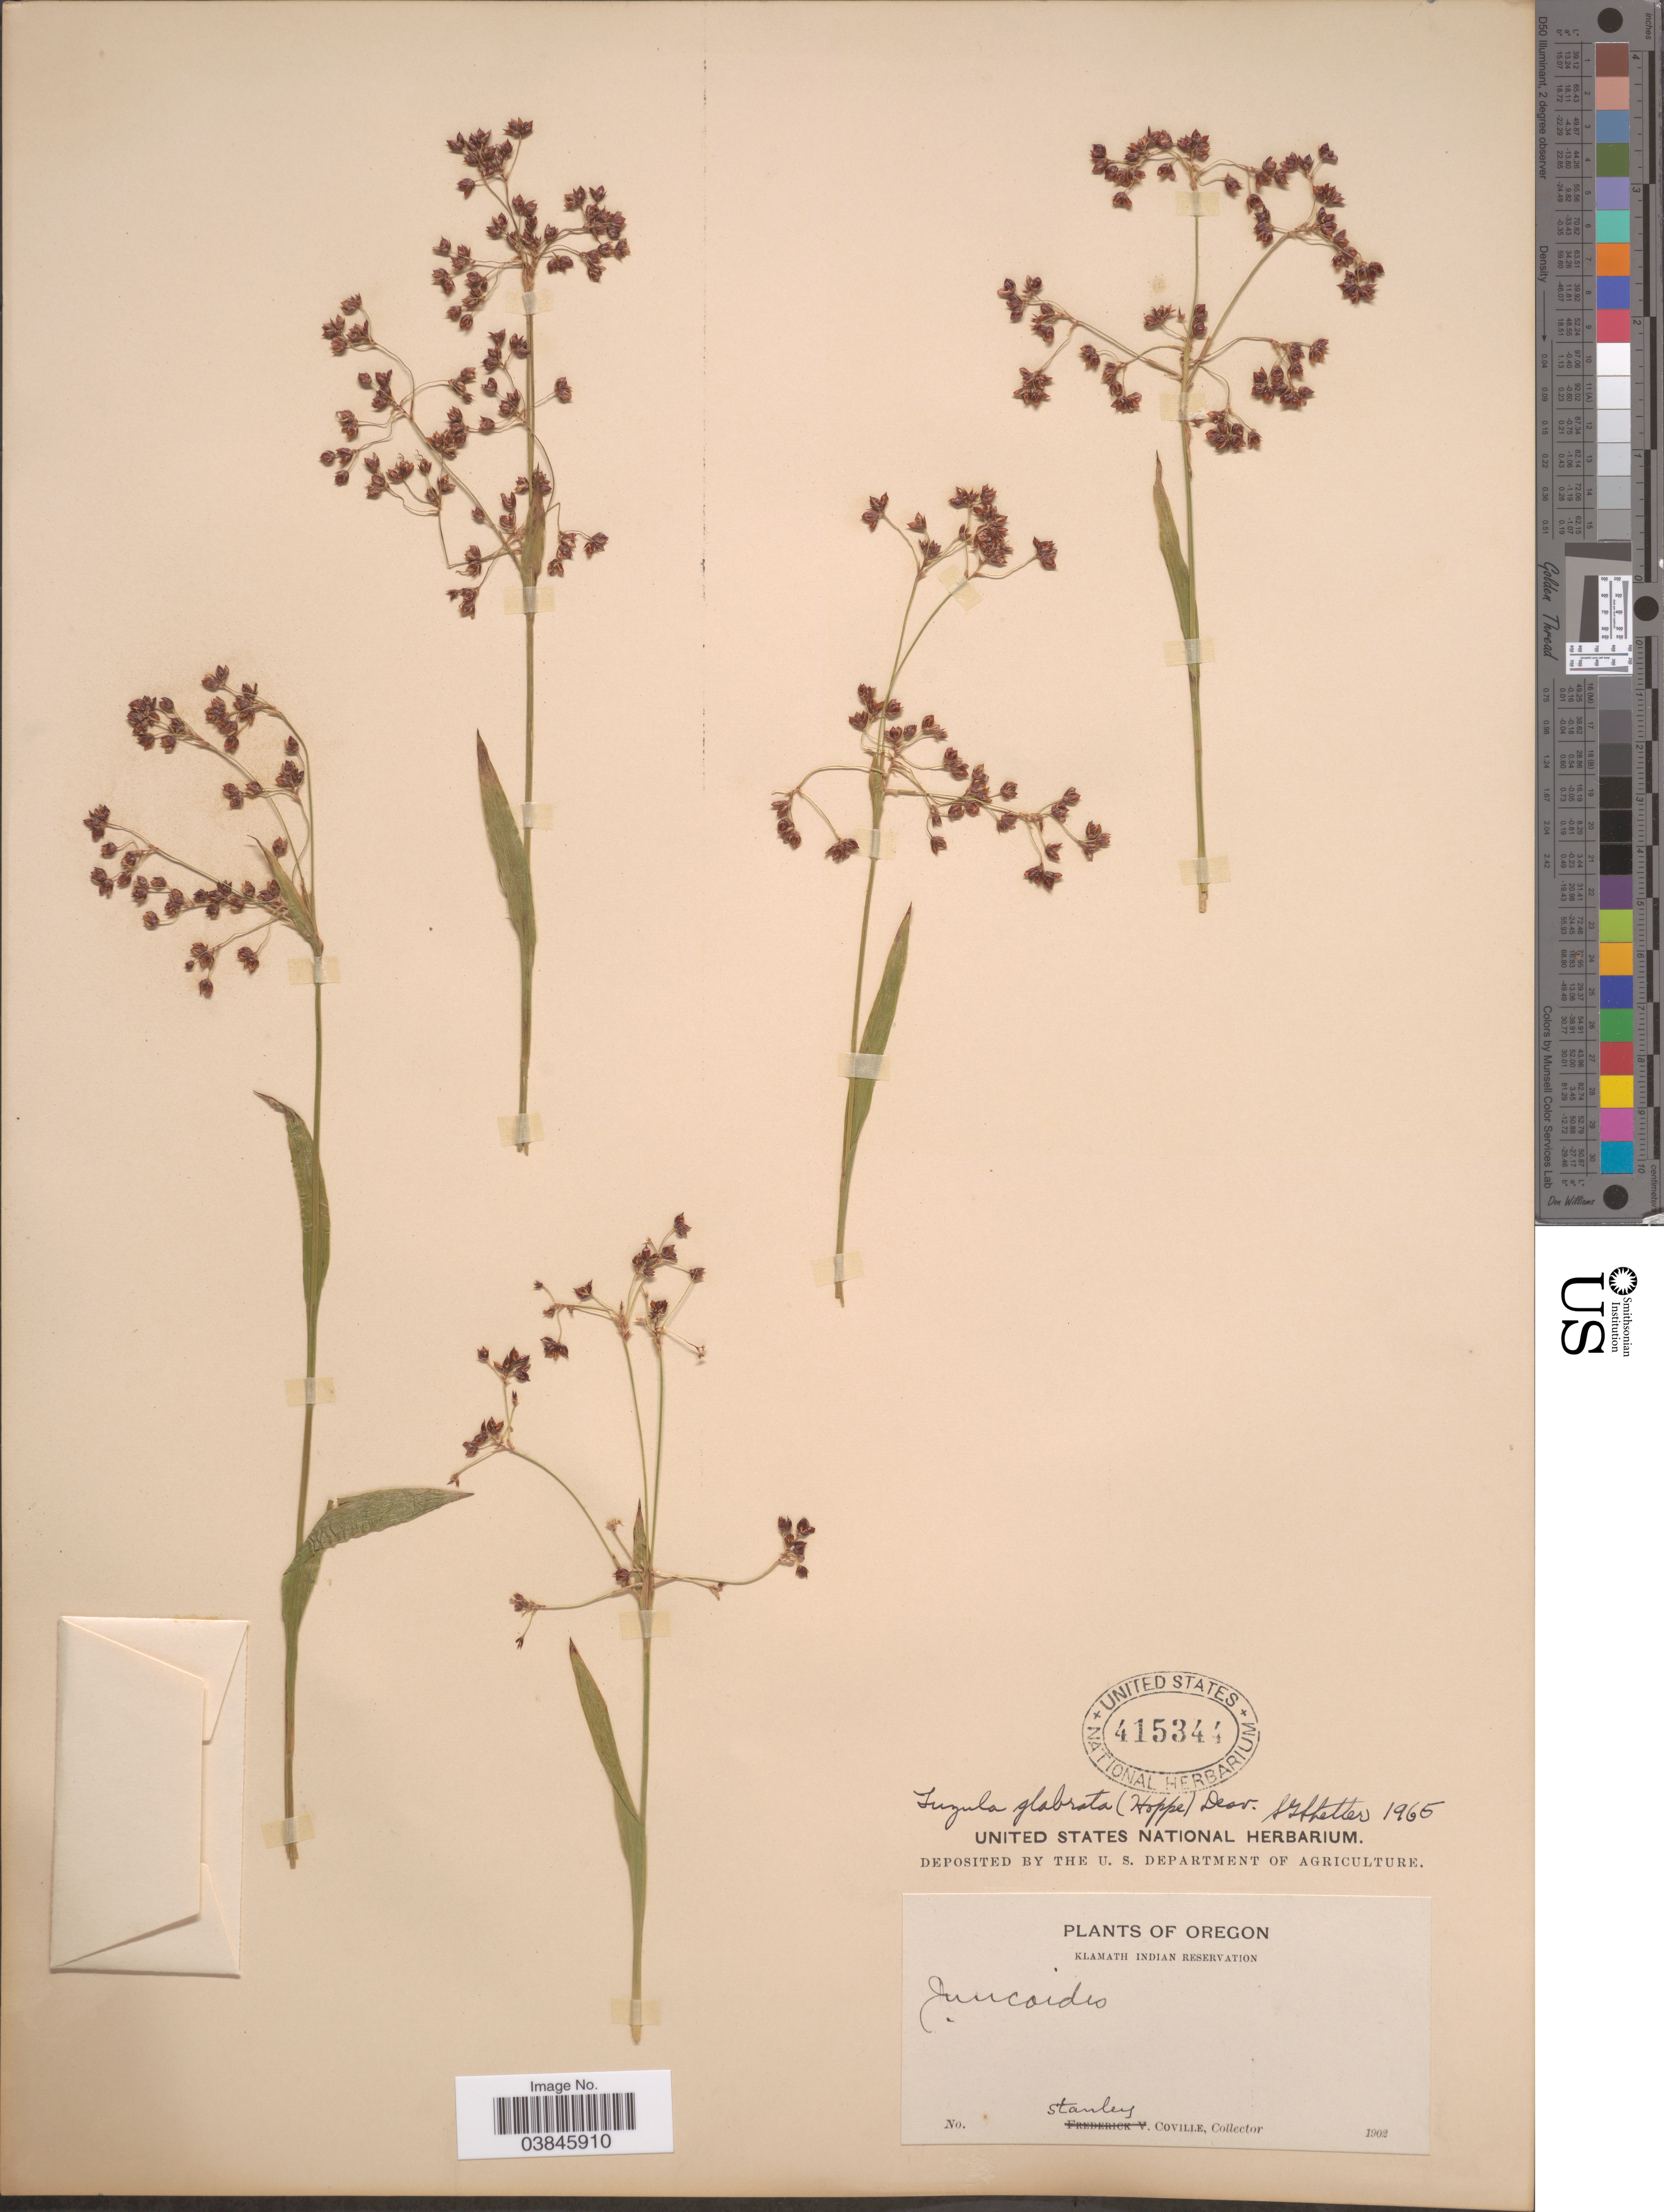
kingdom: Plantae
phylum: Tracheophyta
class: Liliopsida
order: Poales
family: Juncaceae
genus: Luzula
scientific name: Luzula glabrata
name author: (Hoppe) Desv.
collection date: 1902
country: United States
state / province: Oregon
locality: Klamath Indian Reservation.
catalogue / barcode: US 415344